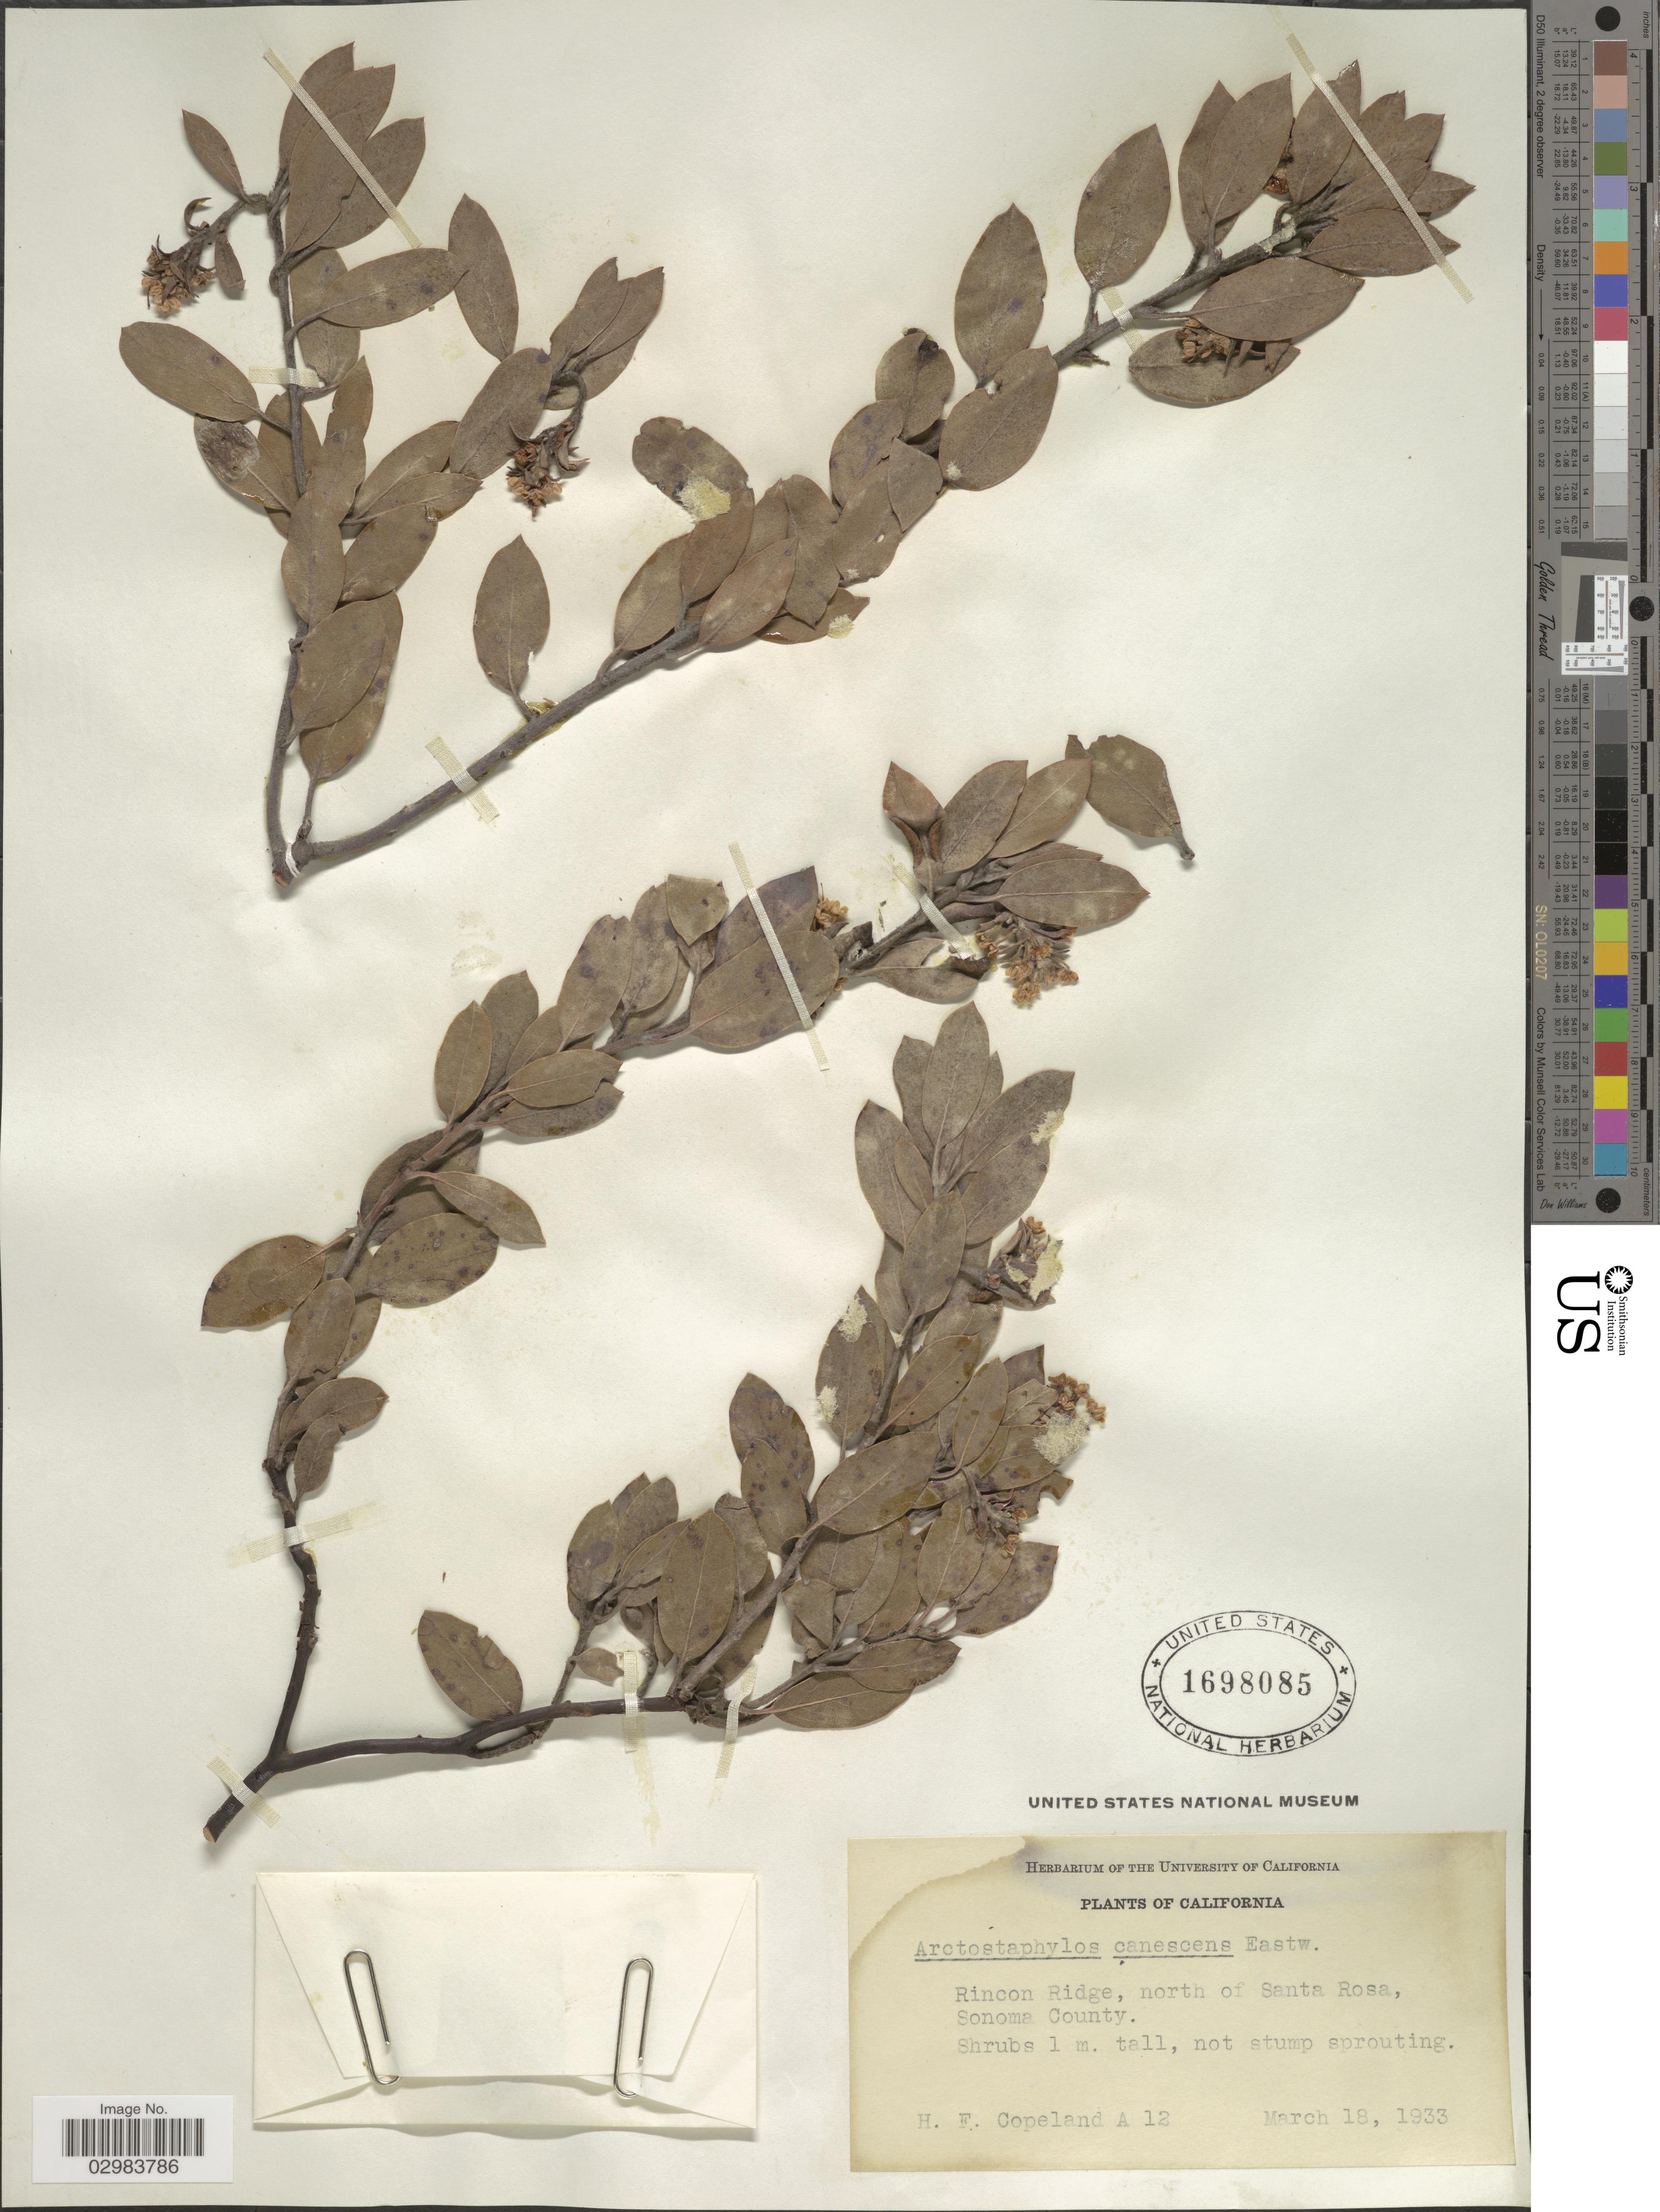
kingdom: Plantae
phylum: Tracheophyta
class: Magnoliopsida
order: Ericales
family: Ericaceae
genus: Arctostaphylos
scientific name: Arctostaphylos canescens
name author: Eastw.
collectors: H. F. Copeland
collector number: A 12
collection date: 1933-03-18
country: United States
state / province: California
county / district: Sonoma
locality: Rincon Ridge, north of Santa Rosa, Sonoma County.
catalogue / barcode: US 1698085